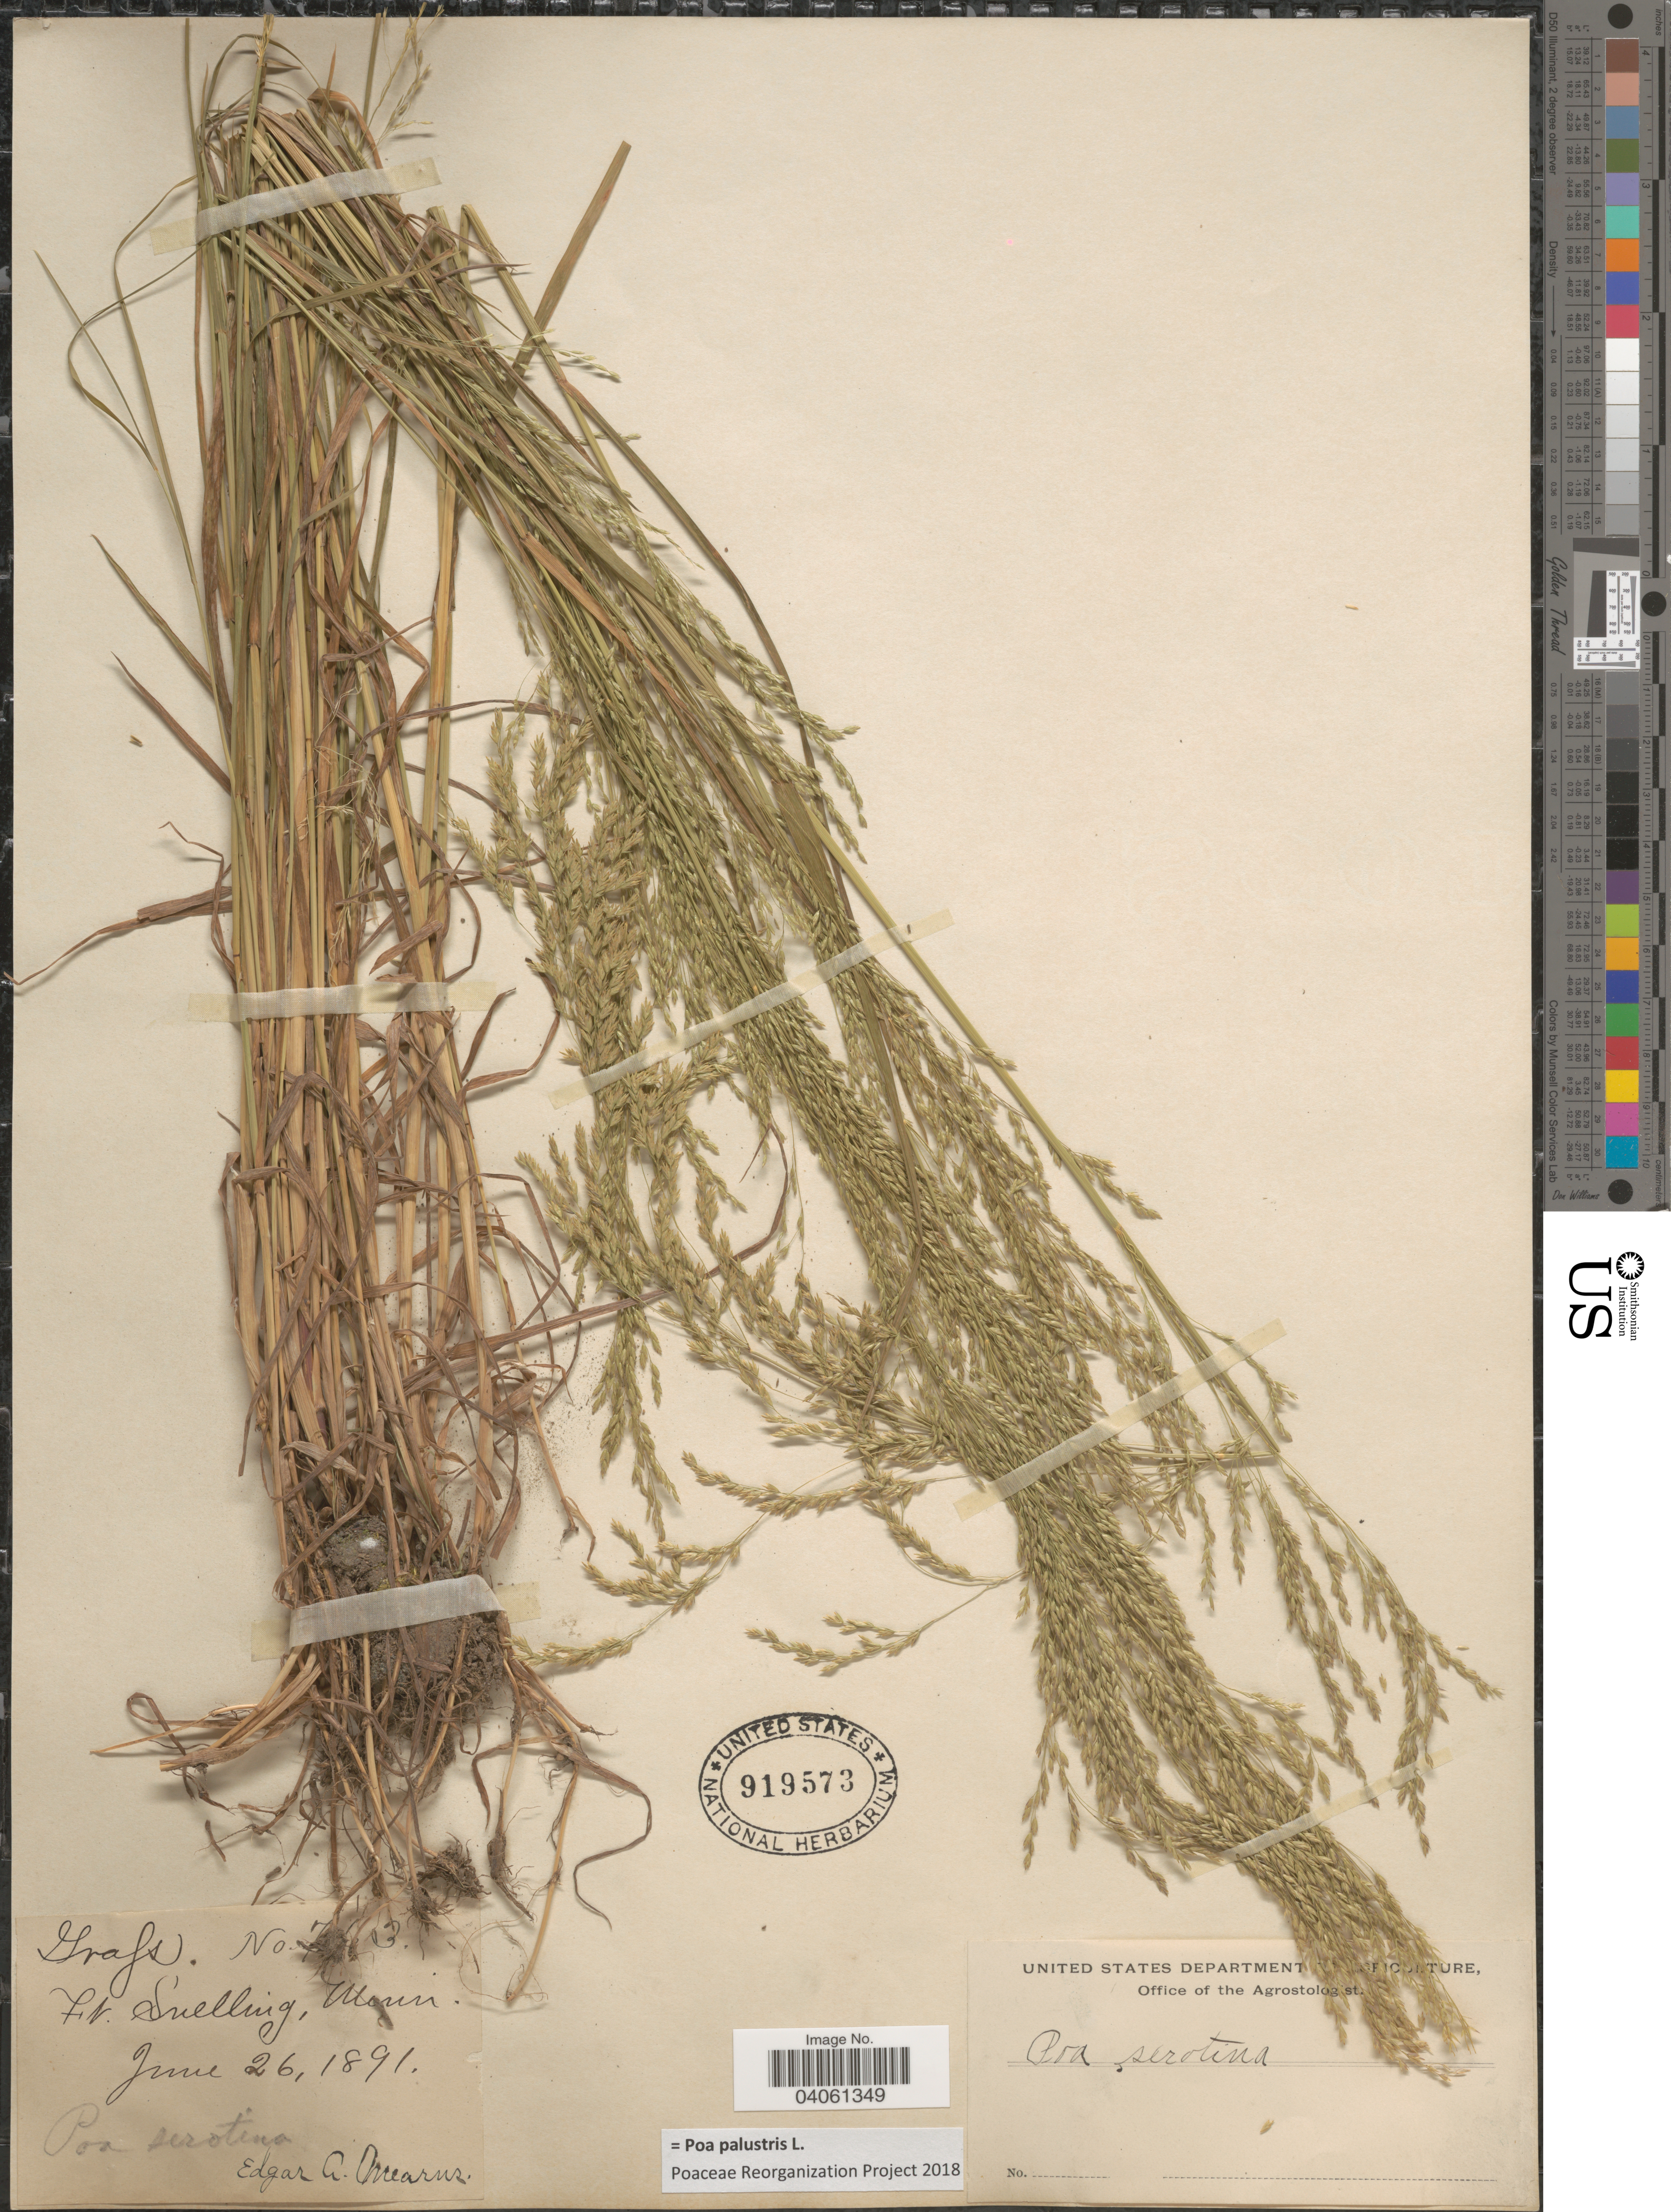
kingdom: Plantae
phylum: Tracheophyta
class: Liliopsida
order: Poales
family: Poaceae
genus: Poa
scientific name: Poa palustris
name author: L.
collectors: E. A. Mearns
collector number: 7!3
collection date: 1891-06-26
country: United States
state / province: Minnesota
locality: Ft. Snelling.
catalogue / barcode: US 919573